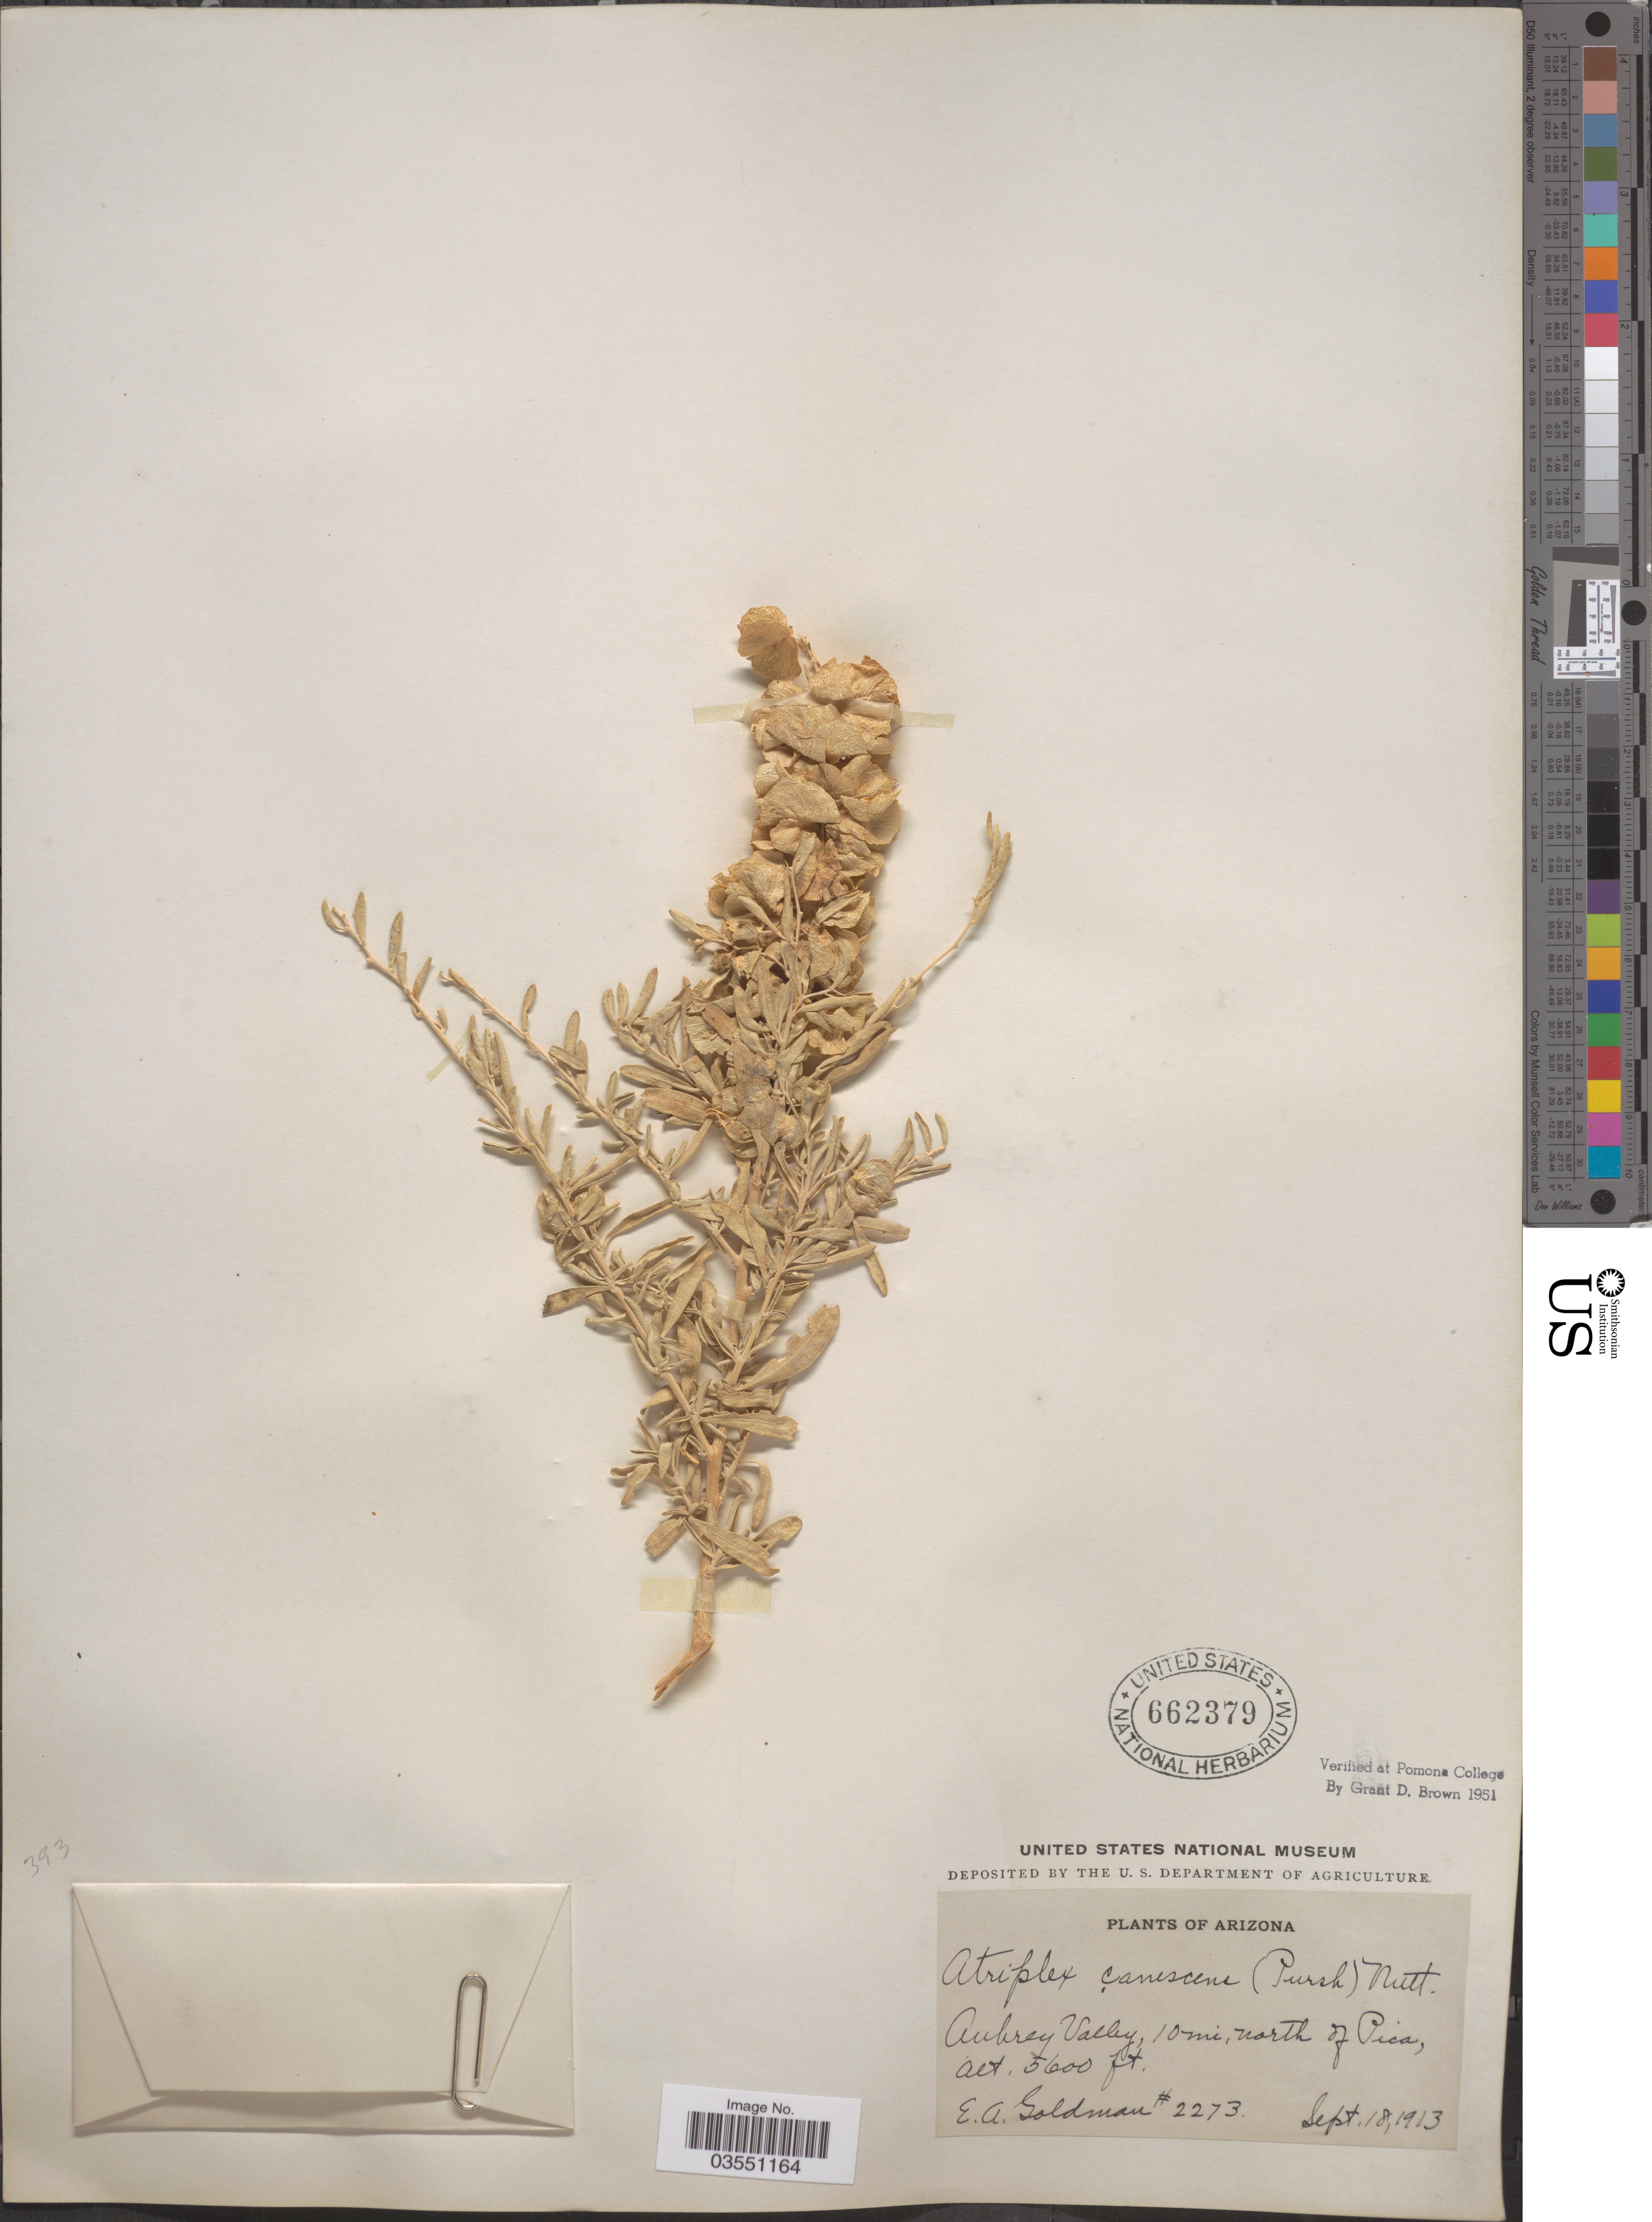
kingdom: Plantae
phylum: Tracheophyta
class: Magnoliopsida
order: Caryophyllales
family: Amaranthaceae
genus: Atriplex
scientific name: Atriplex canescens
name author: (Pursh) Nutt.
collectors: E. A. Goldman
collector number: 2273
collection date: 1913-09-18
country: United States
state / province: Arizona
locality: Aukrey Valley, 10 mi. north of Pica.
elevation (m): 1707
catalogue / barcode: US 662379